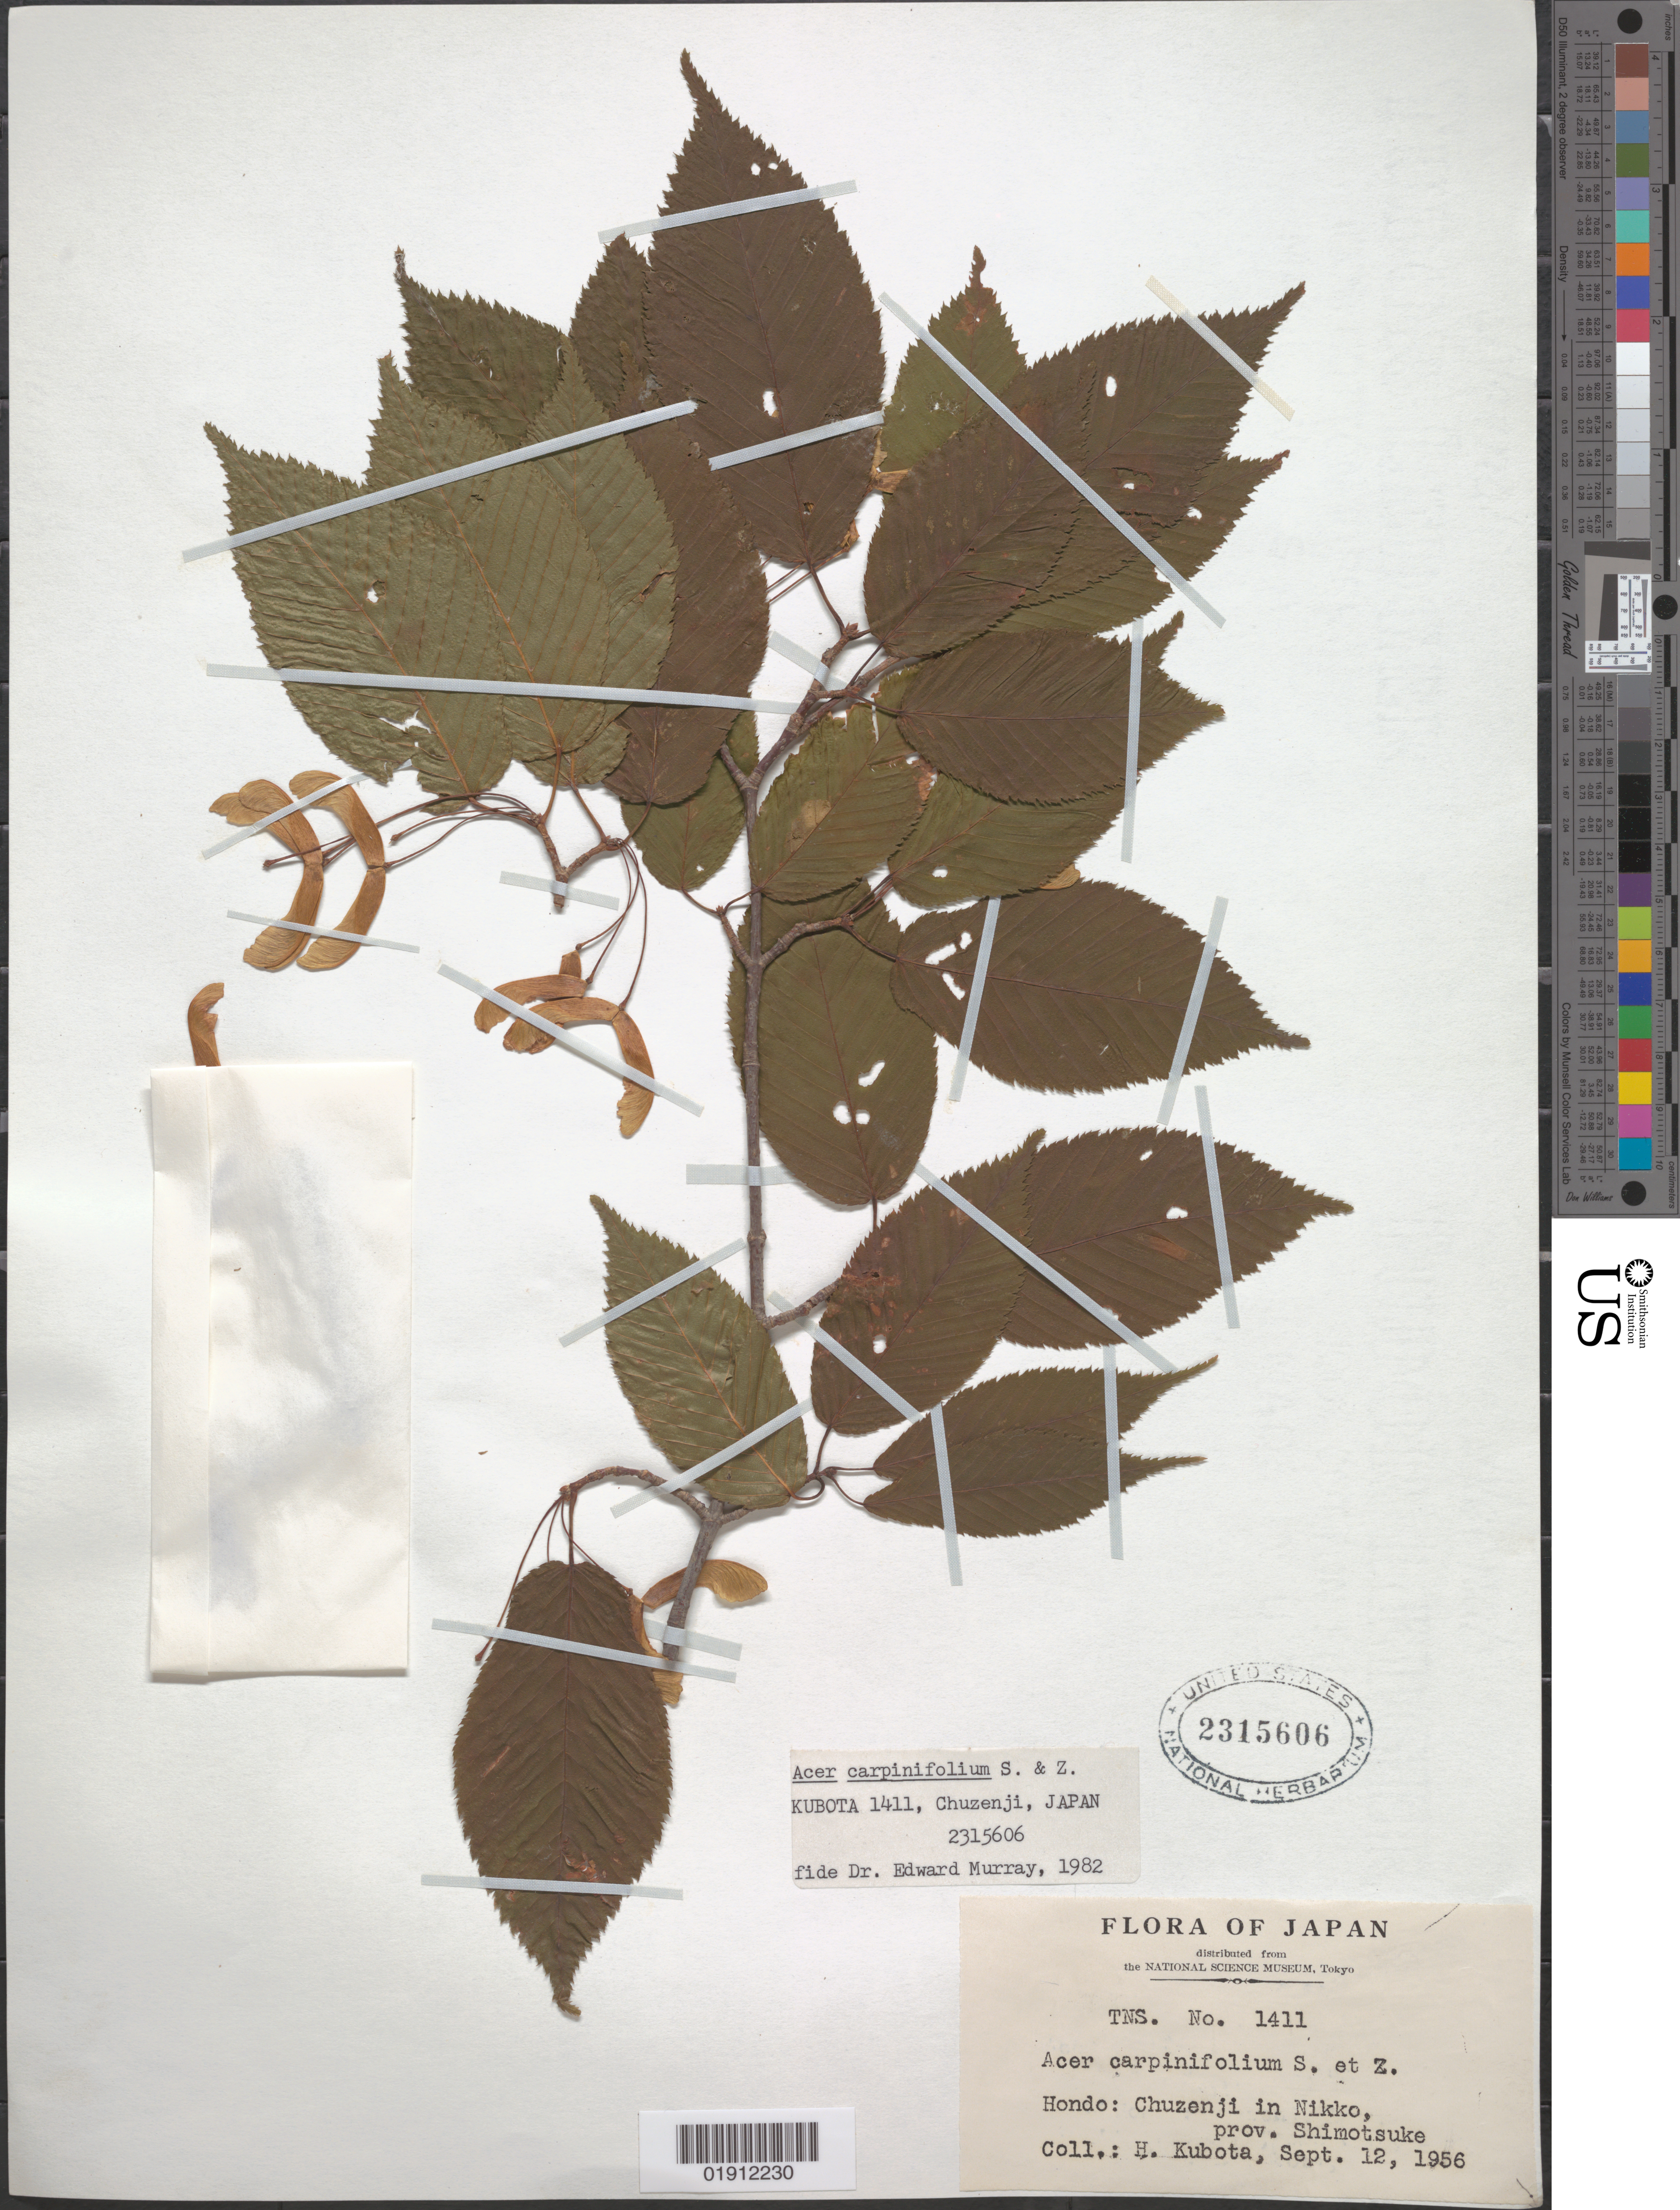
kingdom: Plantae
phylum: Tracheophyta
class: Magnoliopsida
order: Sapindales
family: Sapindaceae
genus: Acer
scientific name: Acer carpinifolium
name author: Siebold & Zucc.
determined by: Murray, Edward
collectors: H. Kubota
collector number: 1411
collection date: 1956-09-12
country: Japan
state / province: Totigi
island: Honshu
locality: Chuzenji in Nikko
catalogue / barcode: US 2315606